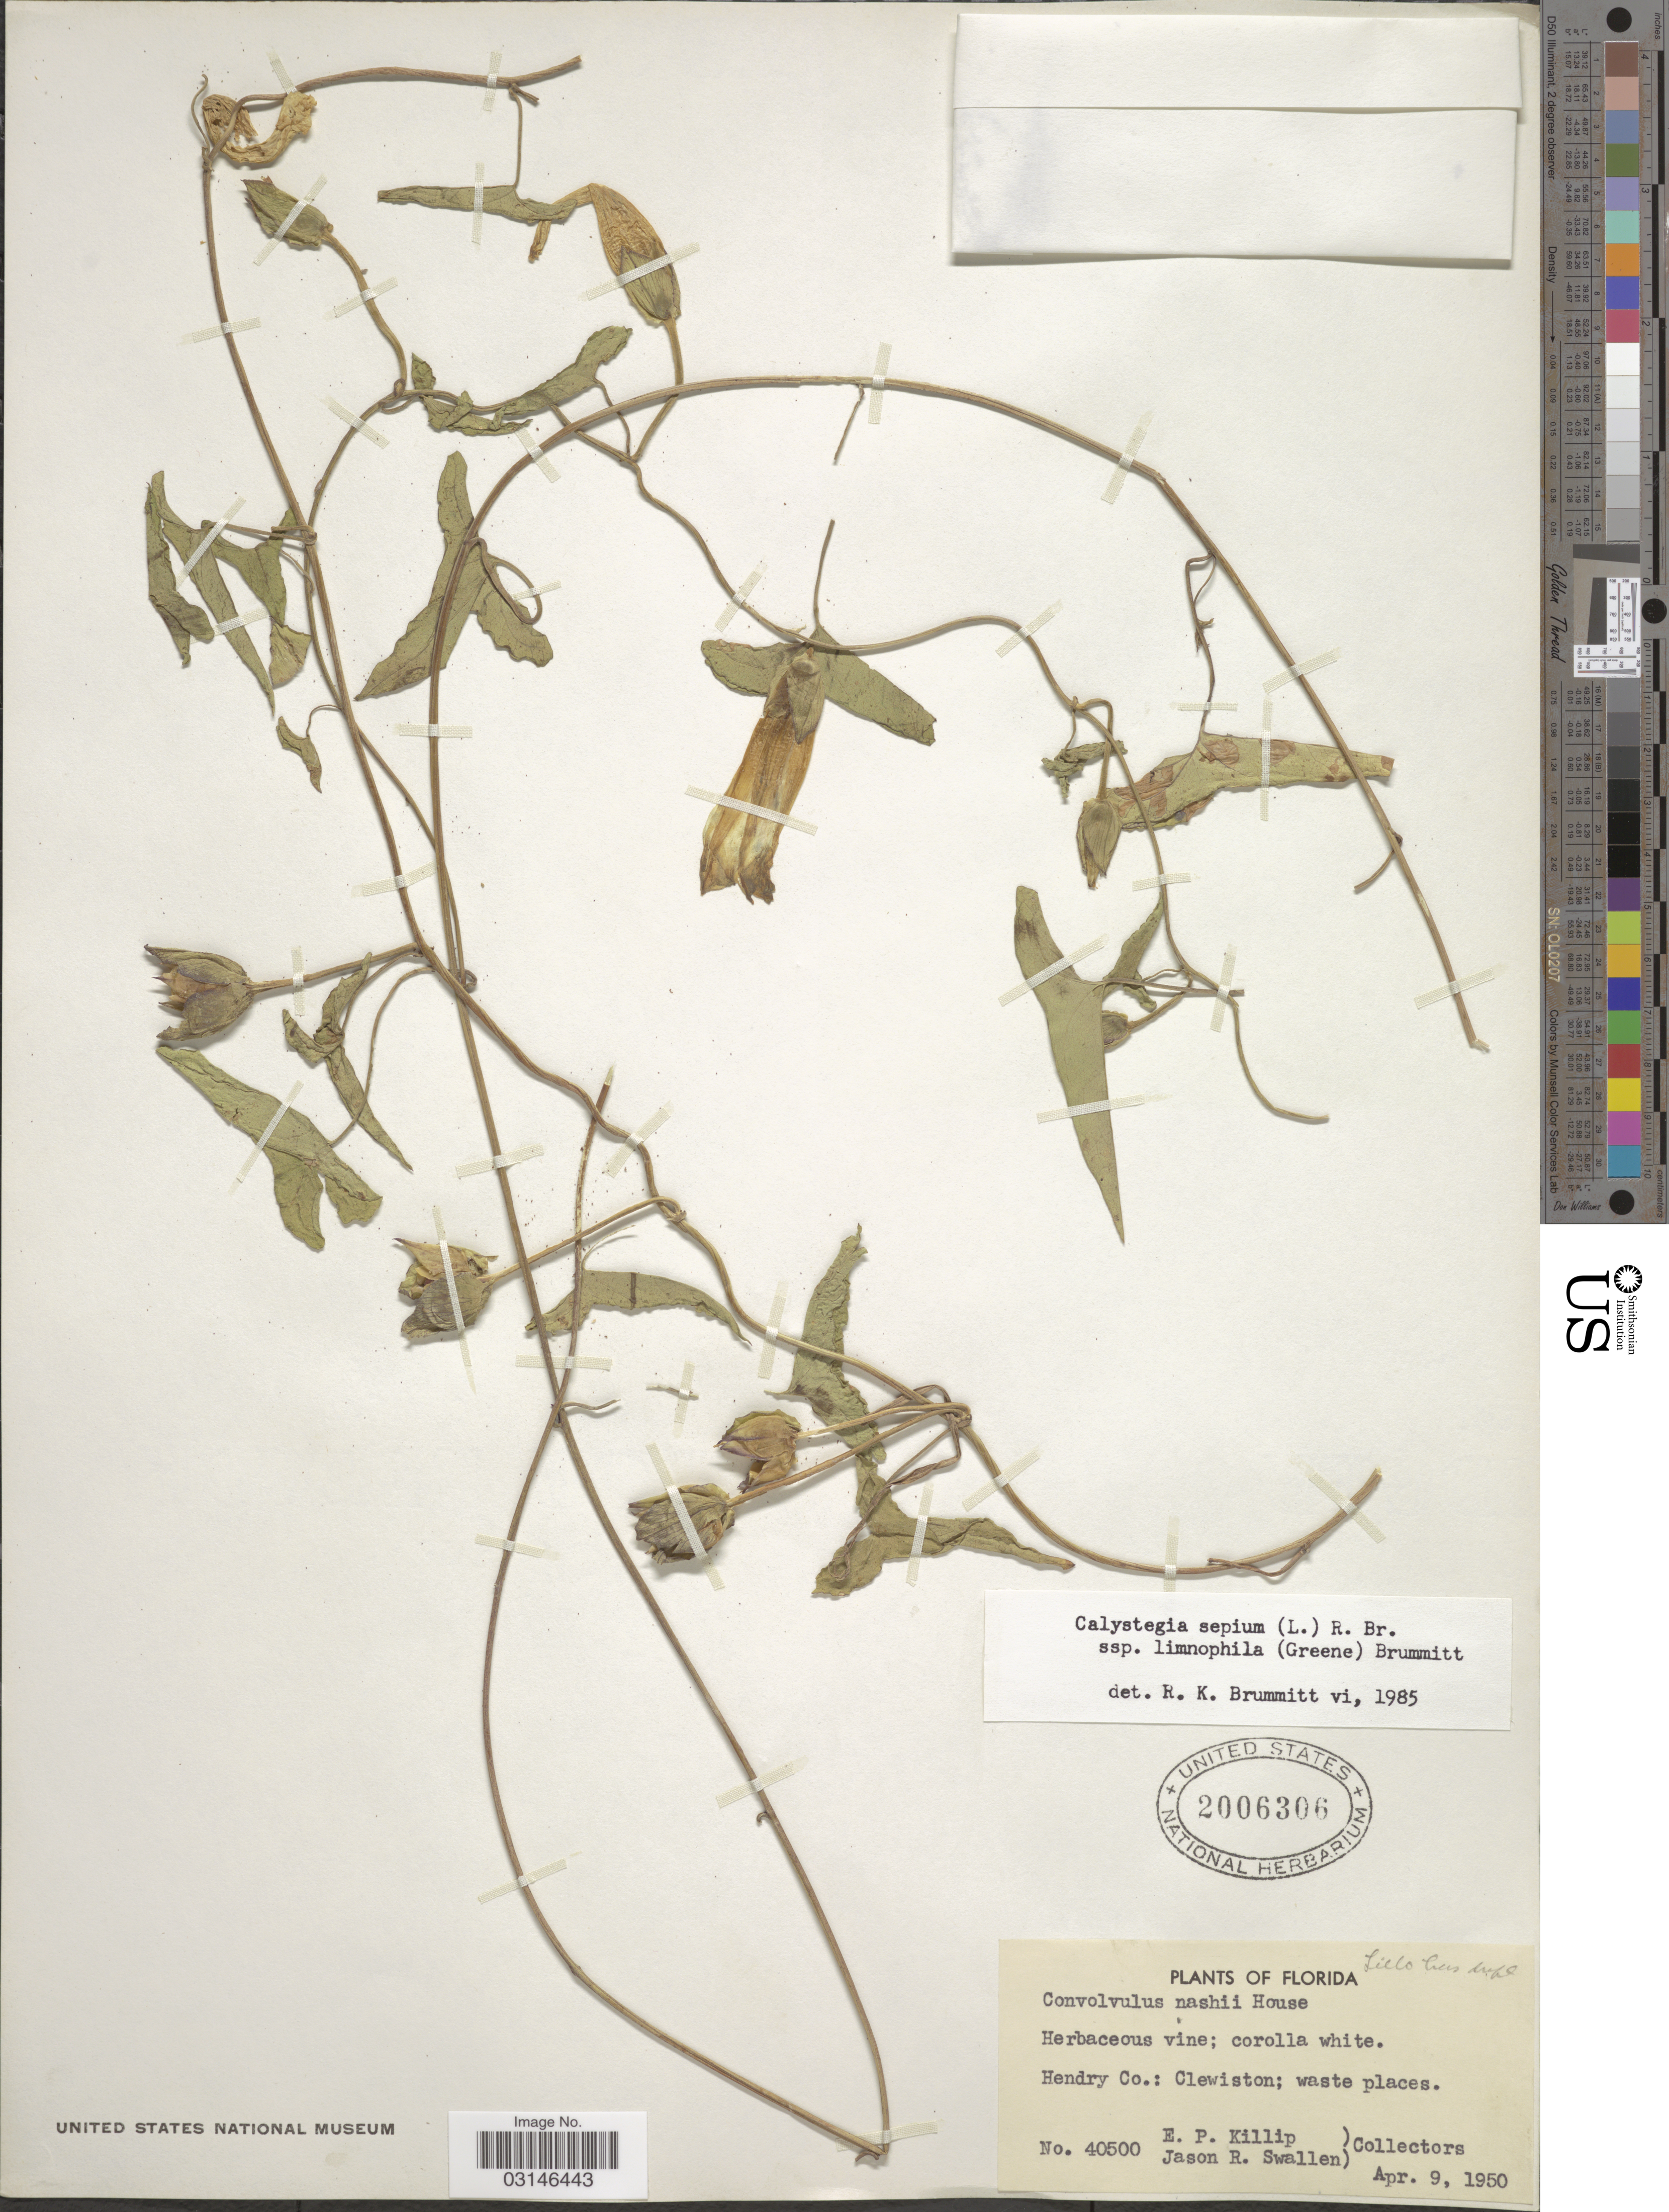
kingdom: Plantae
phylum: Tracheophyta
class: Magnoliopsida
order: Solanales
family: Convolvulaceae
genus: Calystegia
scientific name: Calystegia sepium subsp. limnophila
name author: (Greene) Brummitt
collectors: E. P. Killip & J. R. Swallen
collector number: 40500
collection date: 1950-04-09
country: United States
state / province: Florida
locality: Hendry Co.: Clewiston; waste places.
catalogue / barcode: US 2006306